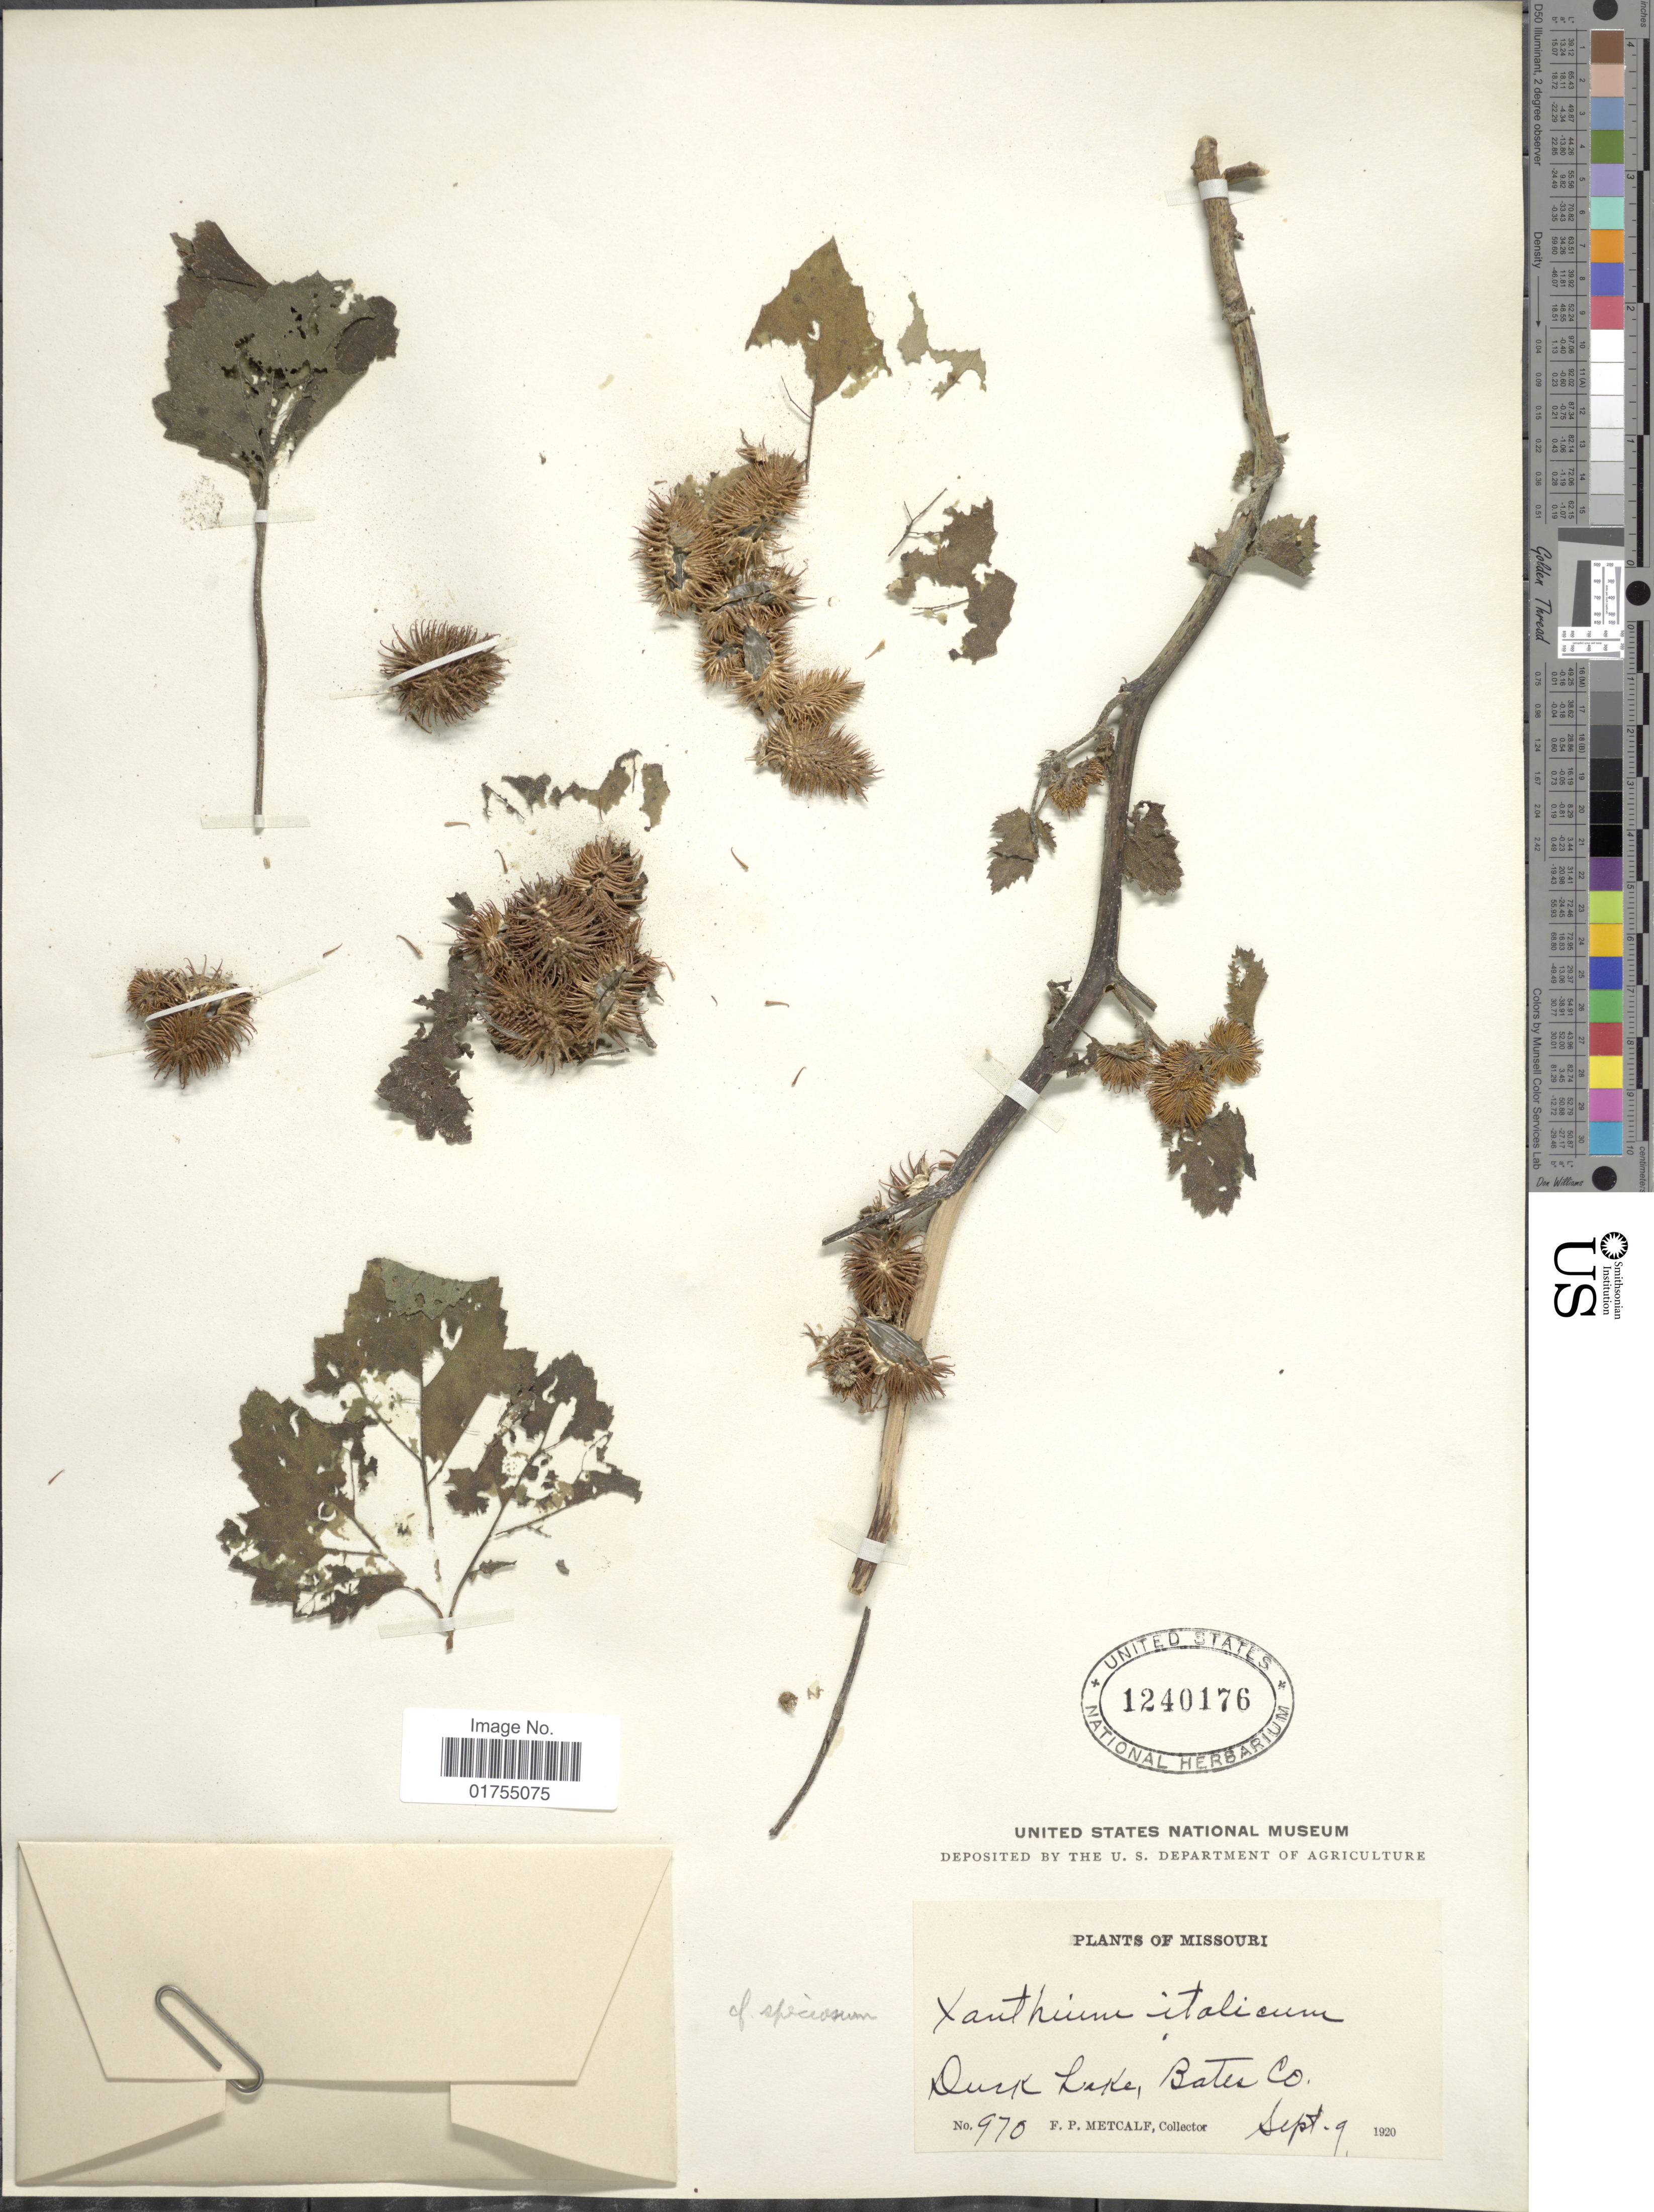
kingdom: Plantae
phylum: Tracheophyta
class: Magnoliopsida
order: Asterales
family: Asteraceae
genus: Xanthium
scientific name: Xanthium speciosum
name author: Kearney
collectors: F. Metcalf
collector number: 970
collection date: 1920-09-09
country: United States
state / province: Missouri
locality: Duck Lake, Bates Co.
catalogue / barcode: US 1240176